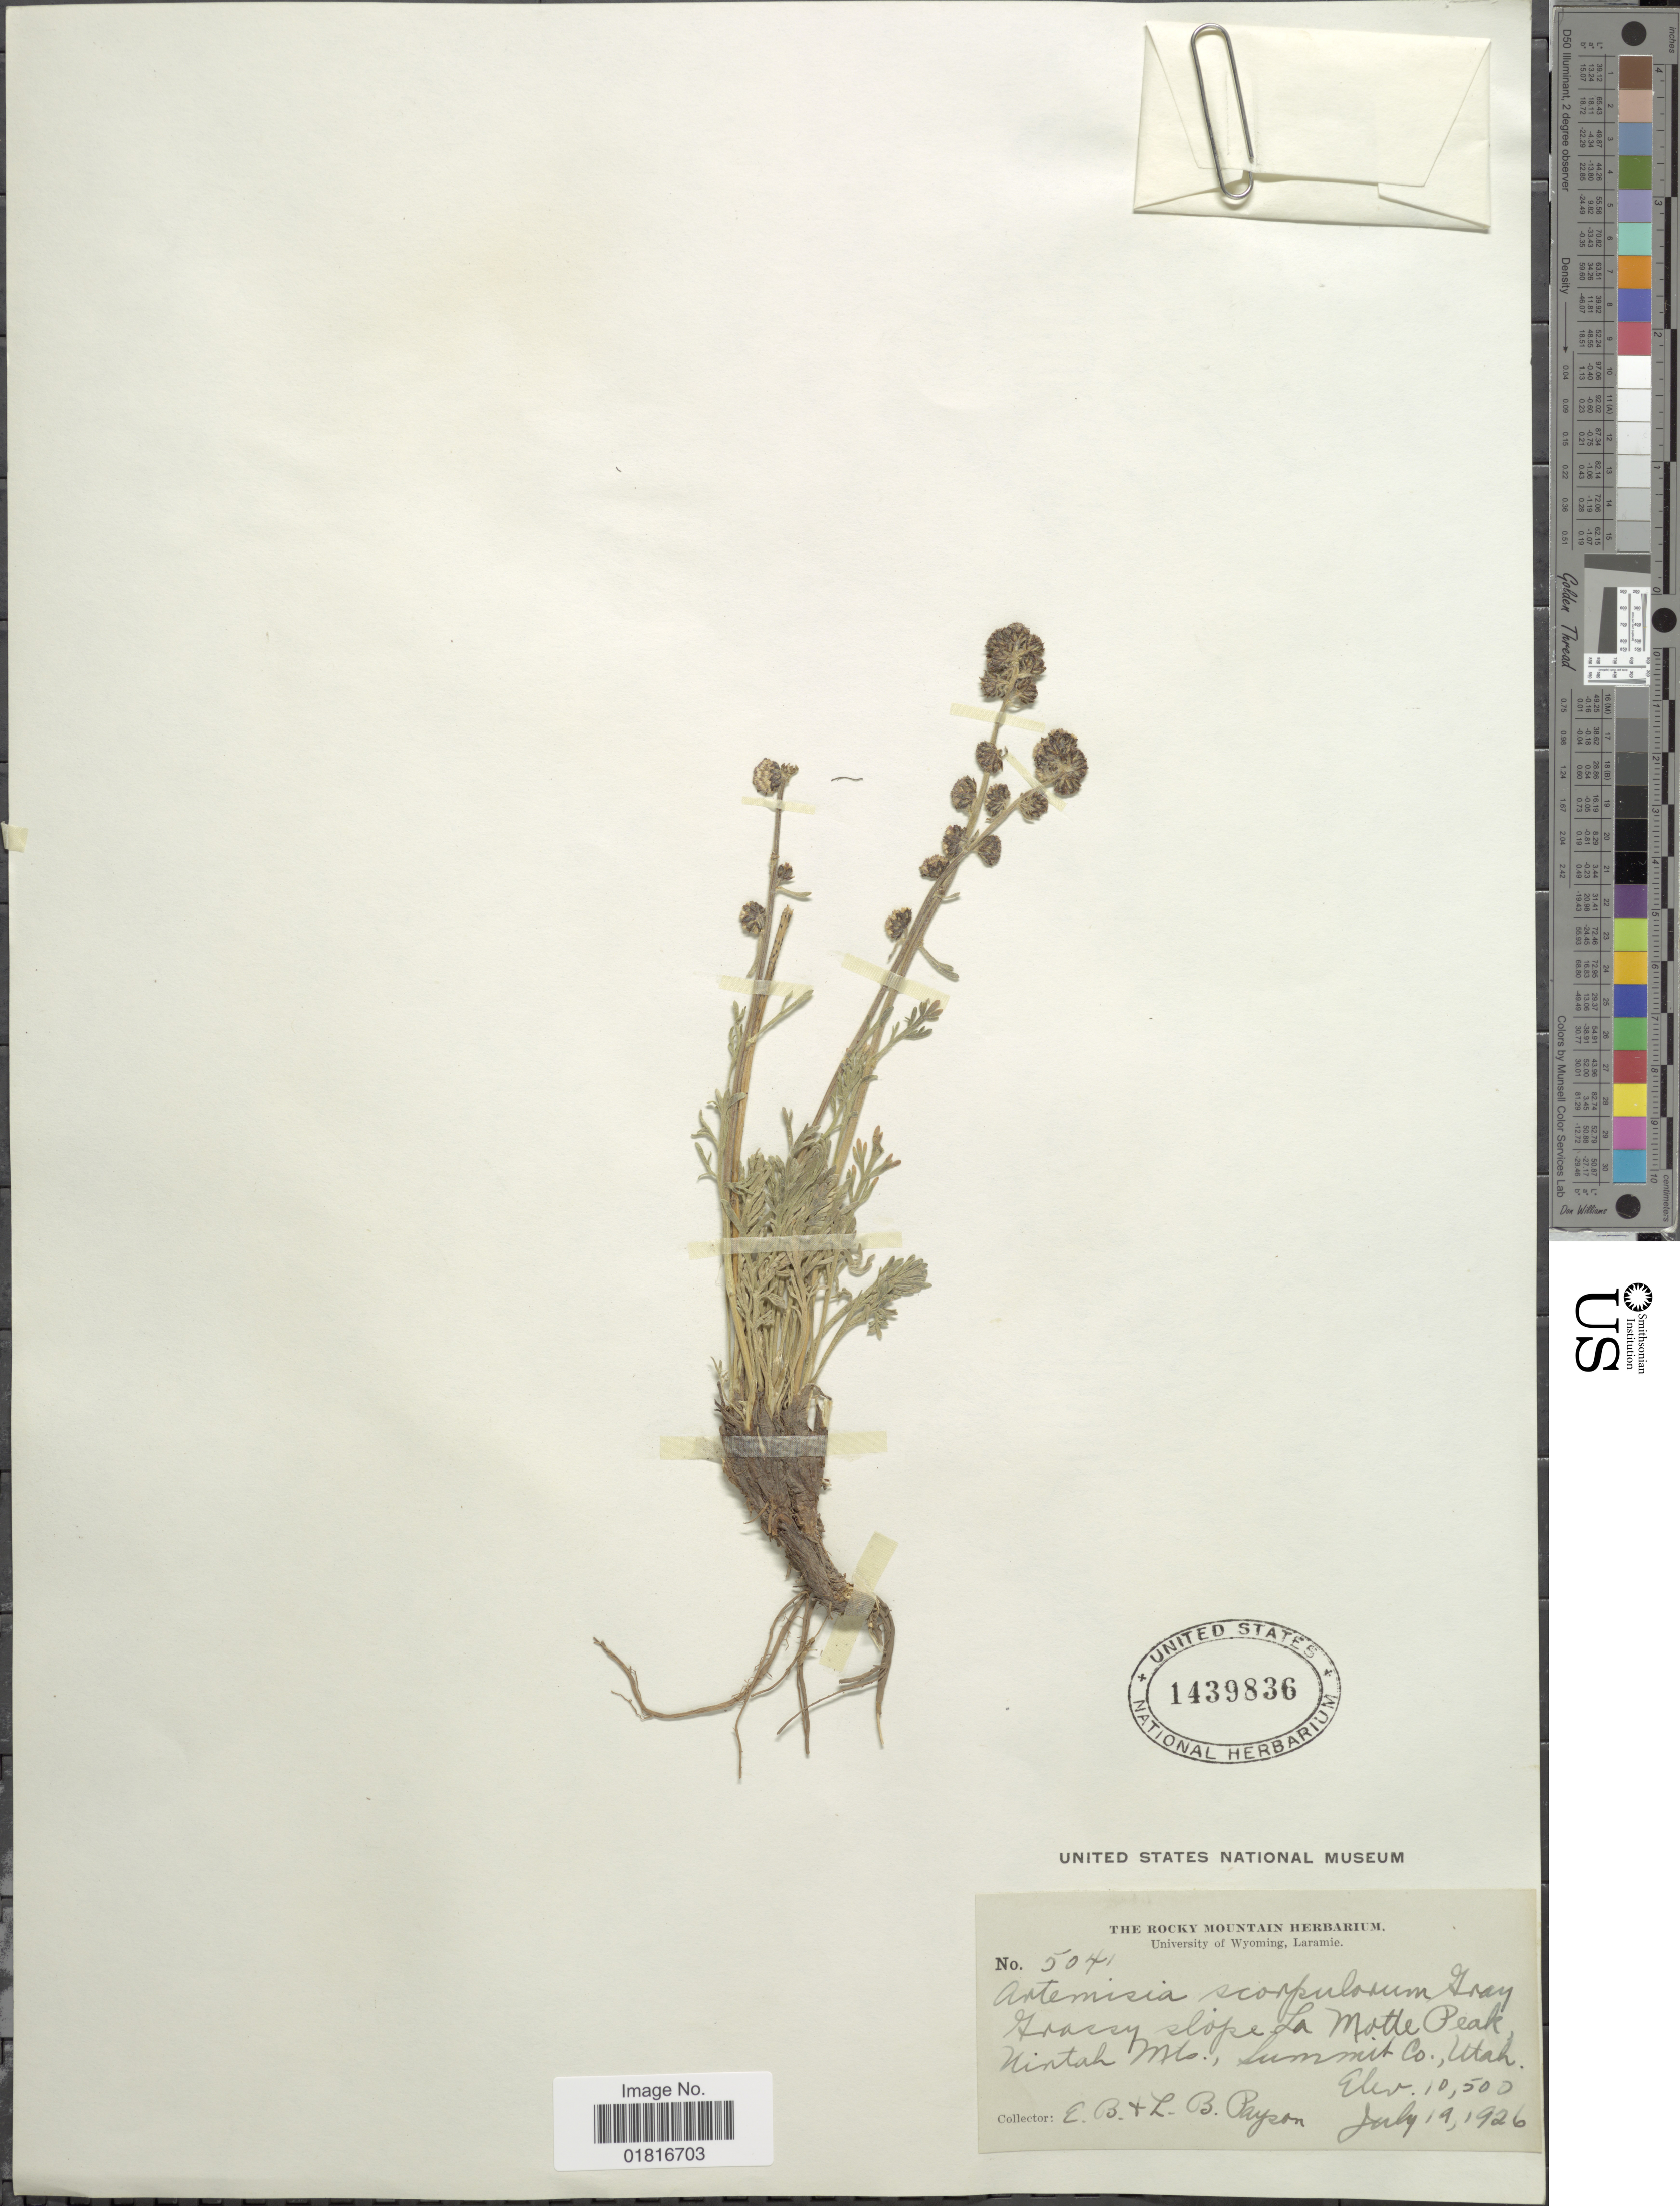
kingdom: Plantae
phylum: Tracheophyta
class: Magnoliopsida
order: Asterales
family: Asteraceae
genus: Artemisia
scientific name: Artemisia scopulorum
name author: A. Gray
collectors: E. B. Payson & L. Payson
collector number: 5041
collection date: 1926-07-19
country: United States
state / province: Utah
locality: Grassy slope La Motte Peak Uintah Mts., Summit Co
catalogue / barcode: US 1439836